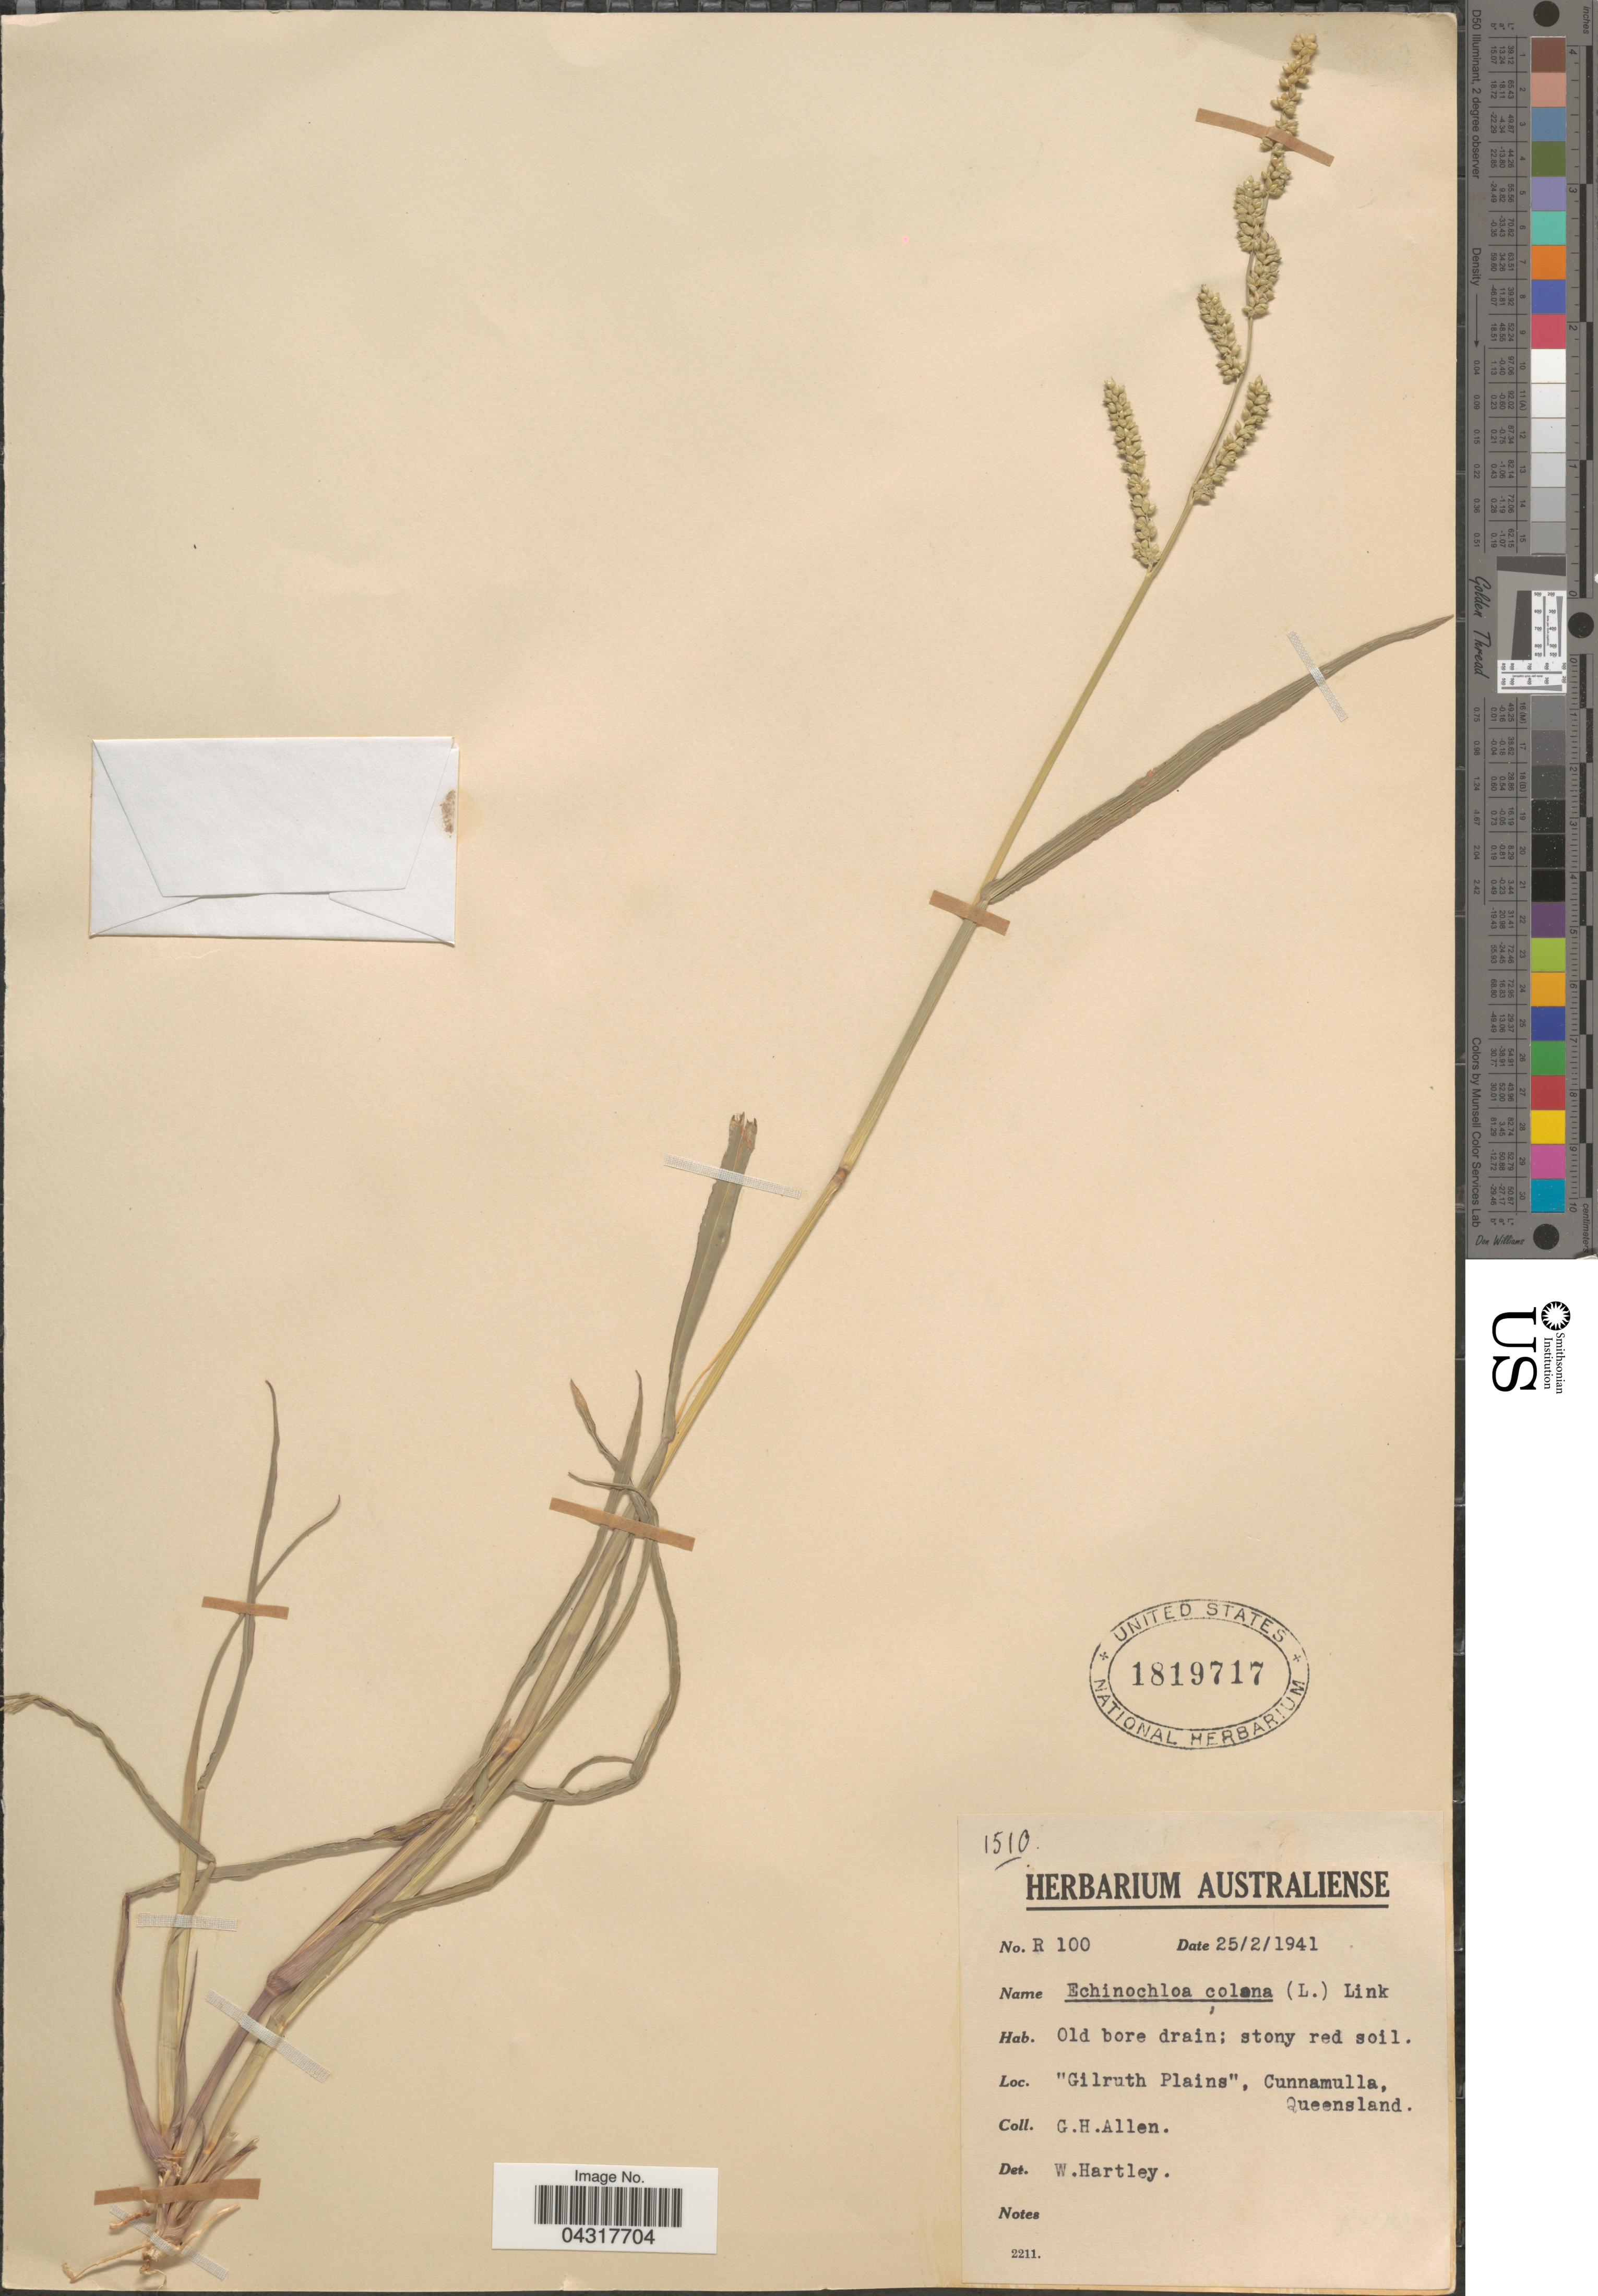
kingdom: Plantae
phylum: Tracheophyta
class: Liliopsida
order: Poales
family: Poaceae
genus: Echinochloa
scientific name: Echinochloa colona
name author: (L.) Link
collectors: G. Allen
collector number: R100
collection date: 1941-02-25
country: Australia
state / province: Queensland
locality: Gilruth Plains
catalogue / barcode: US 1819717